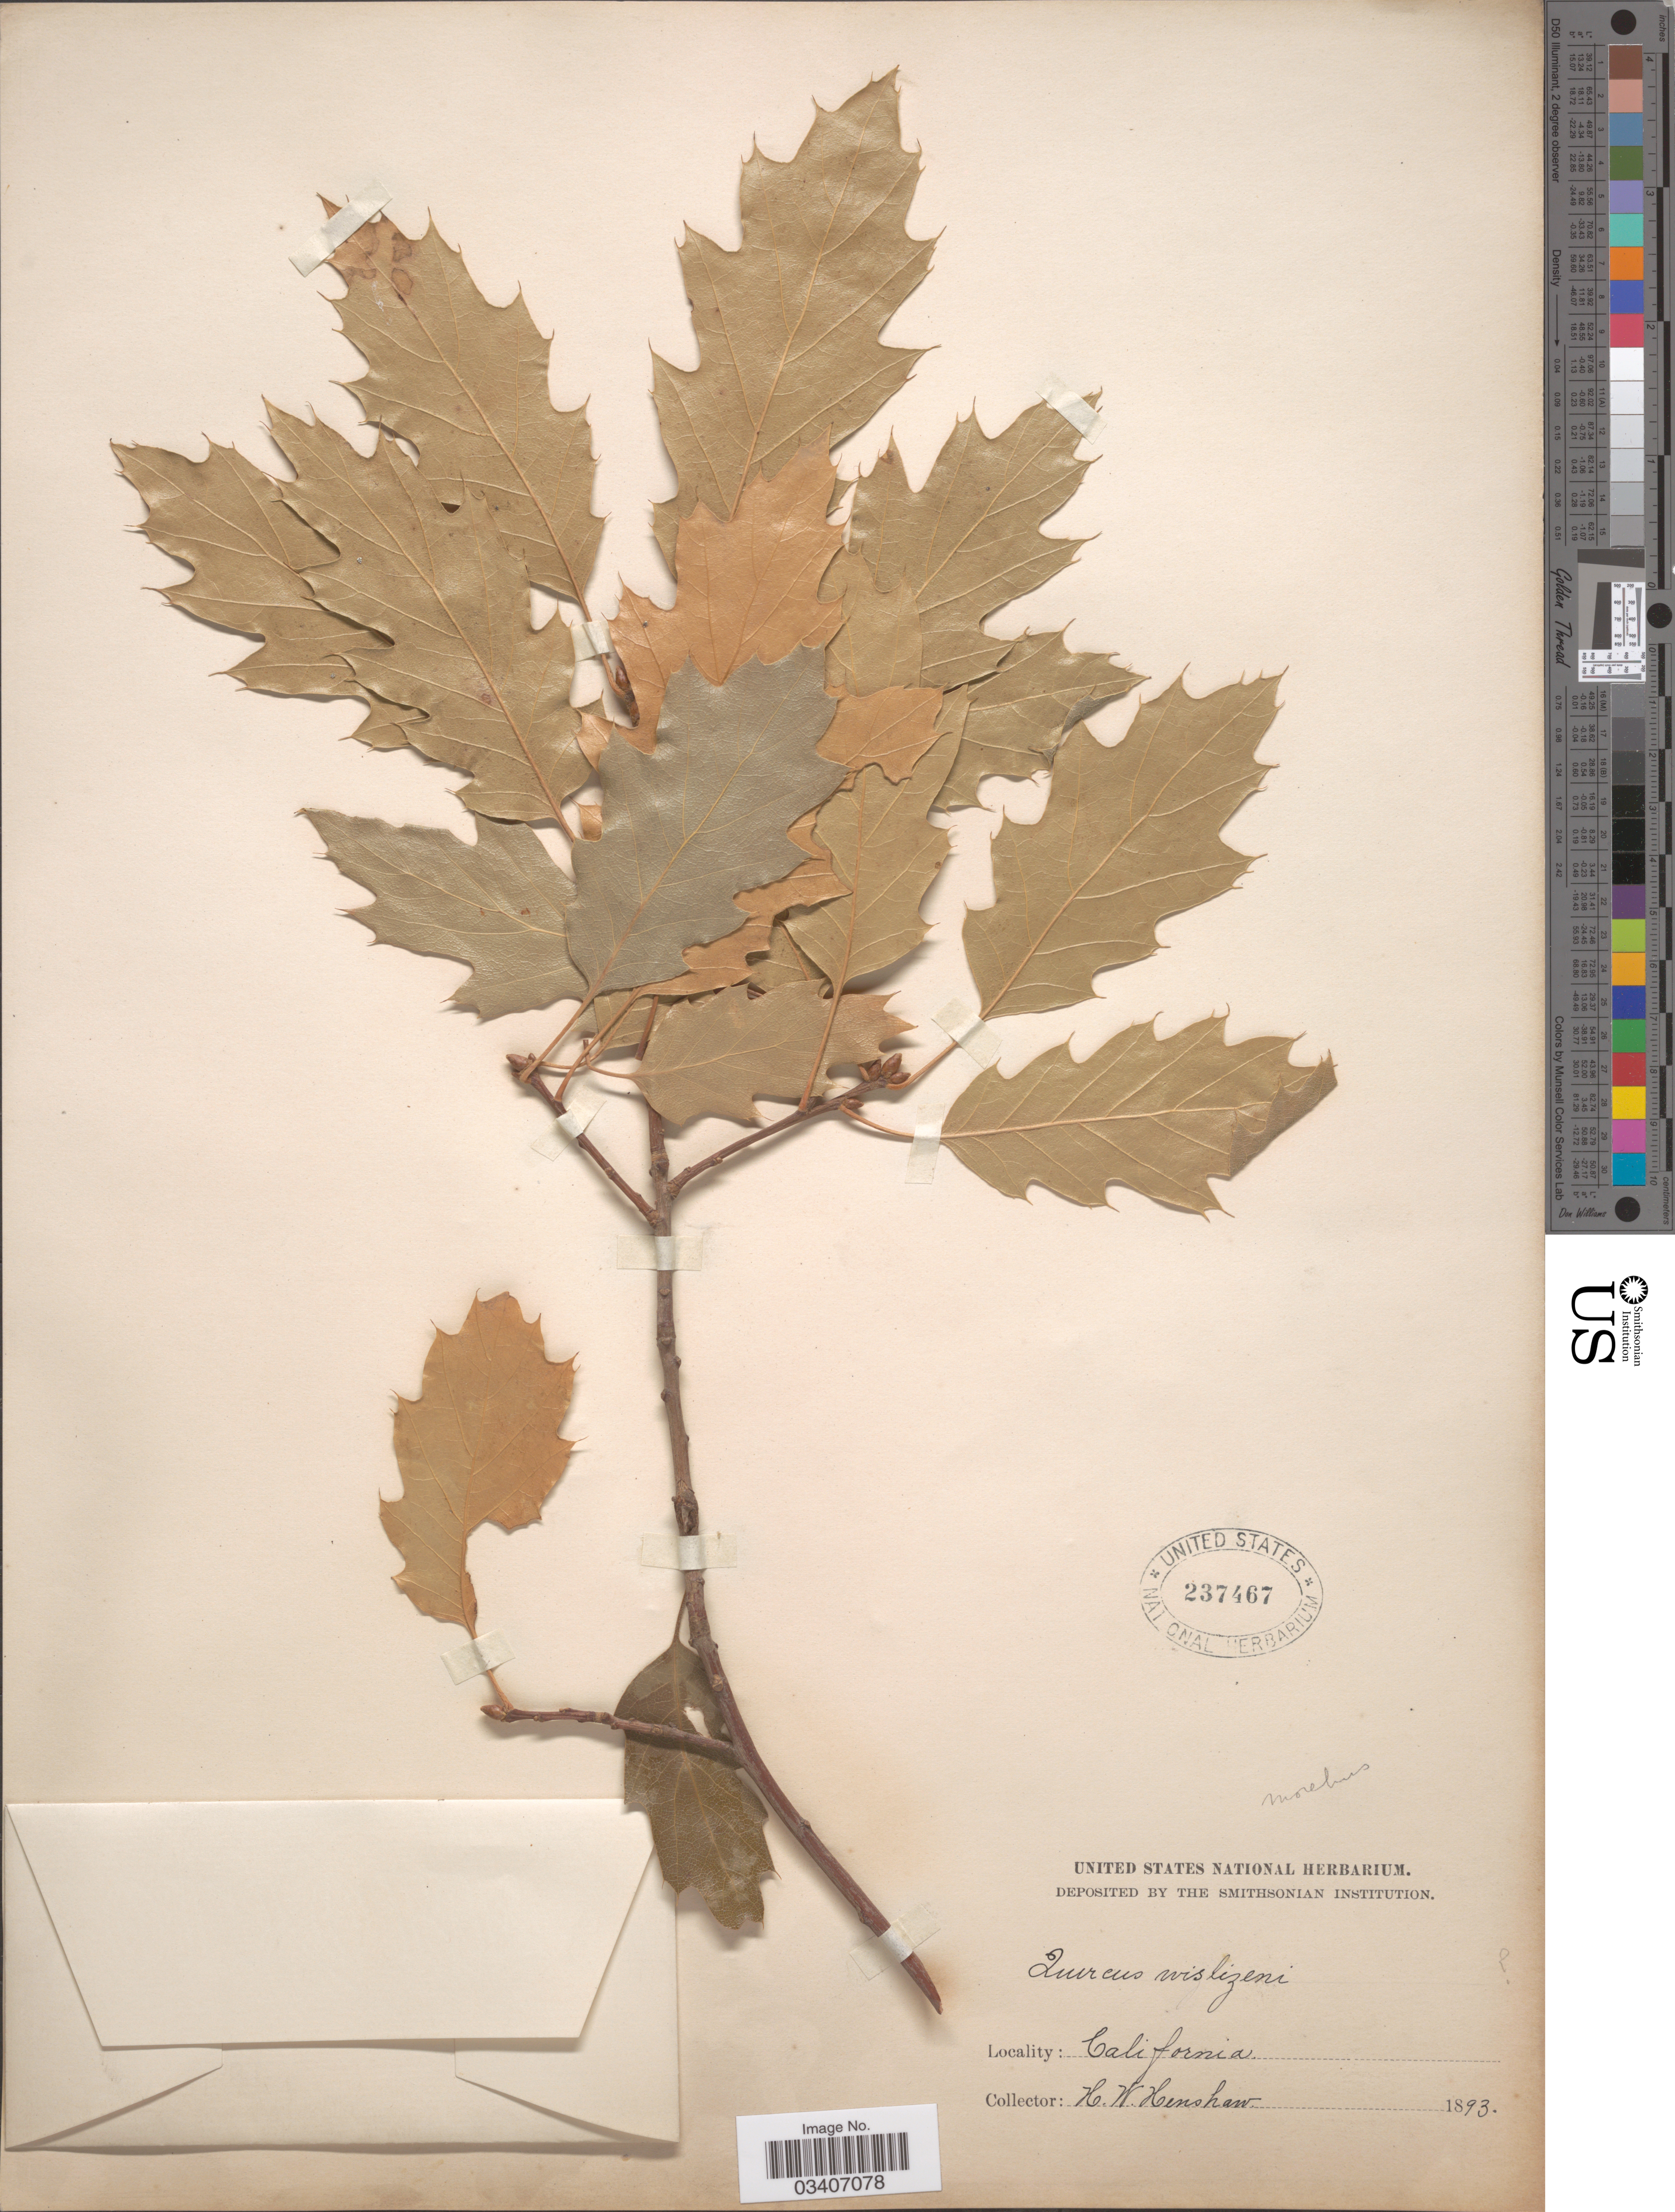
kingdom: Plantae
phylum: Tracheophyta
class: Magnoliopsida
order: Fagales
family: Fagaceae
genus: Quercus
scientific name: Quercus x moreha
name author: Kellogg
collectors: H. Henshaw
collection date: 1893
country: United States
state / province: California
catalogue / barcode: US 237467